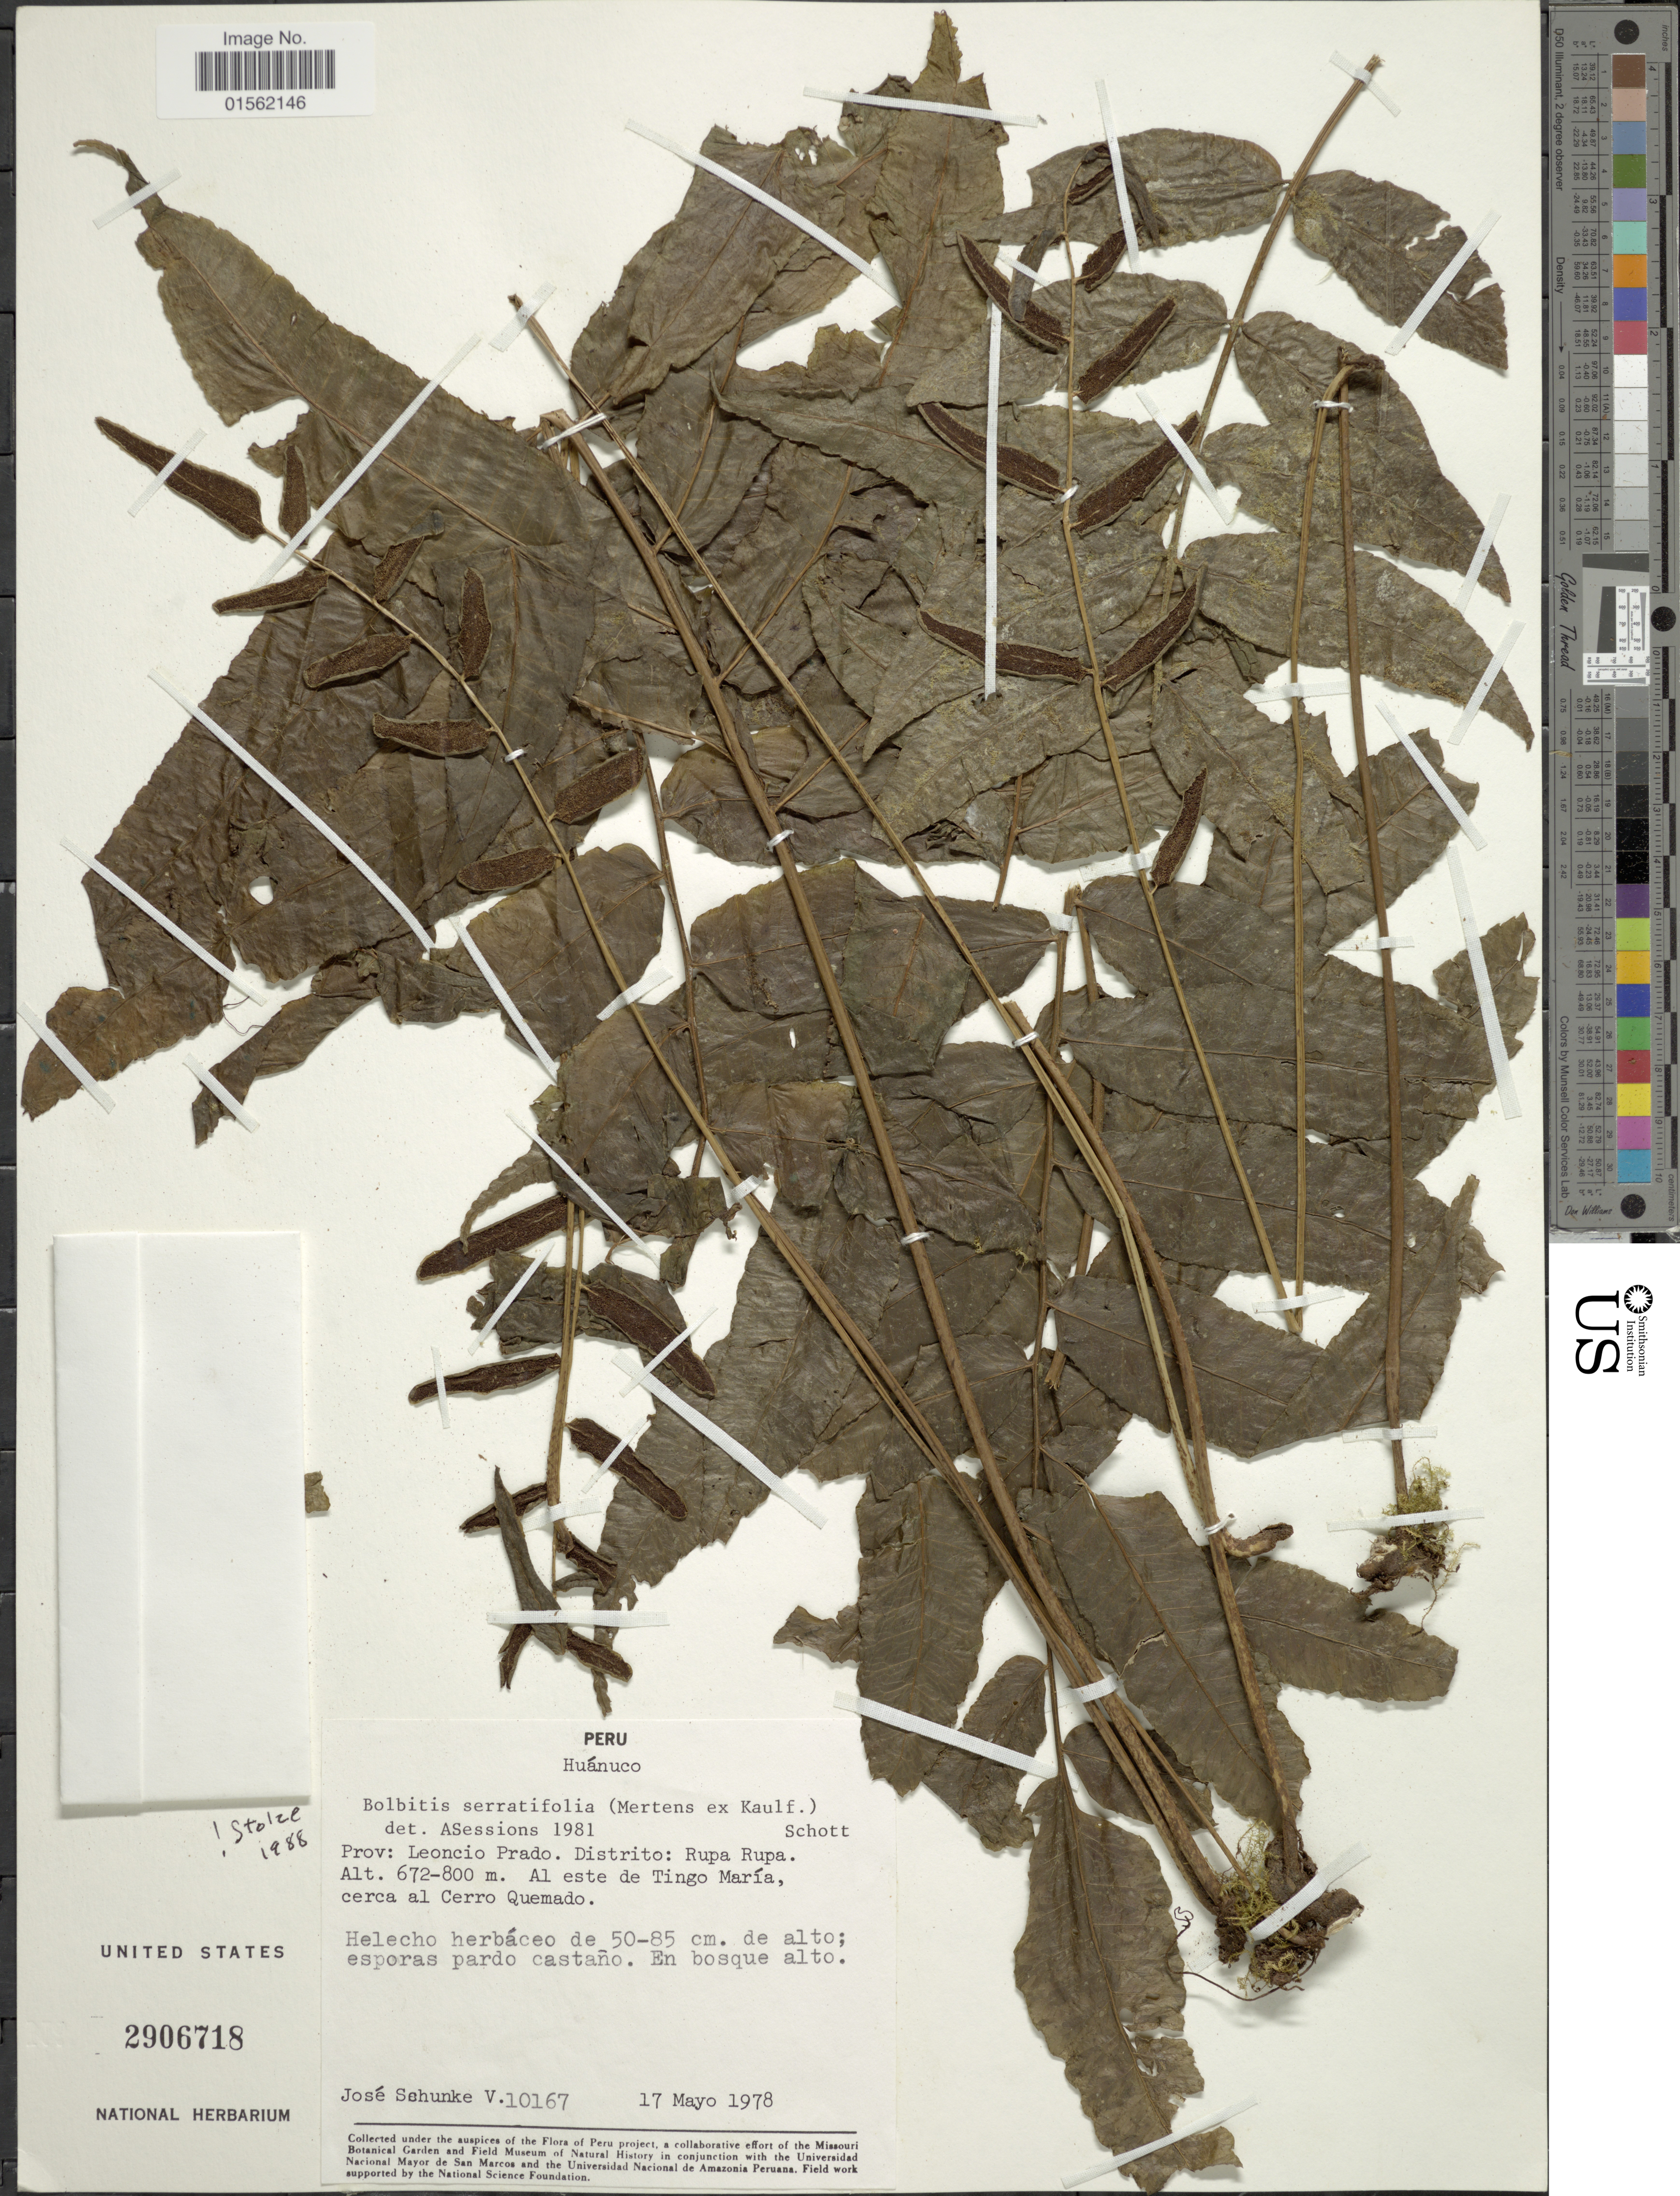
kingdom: Plantae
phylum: Tracheophyta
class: Polypodiopsida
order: Polypodiales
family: Dryopteridaceae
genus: Bolbitis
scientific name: Bolbitis serratifolia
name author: (Mert. ex Kaulf.) Schott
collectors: J. Schunke Vigo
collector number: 10167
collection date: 1978-05-17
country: Peru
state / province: Huánuco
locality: Prov: Leoncio Prado, Distrito: Rupa Rupa, al este de Tingo María cerca al Cerro Quemada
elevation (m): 672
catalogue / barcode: US 2906718